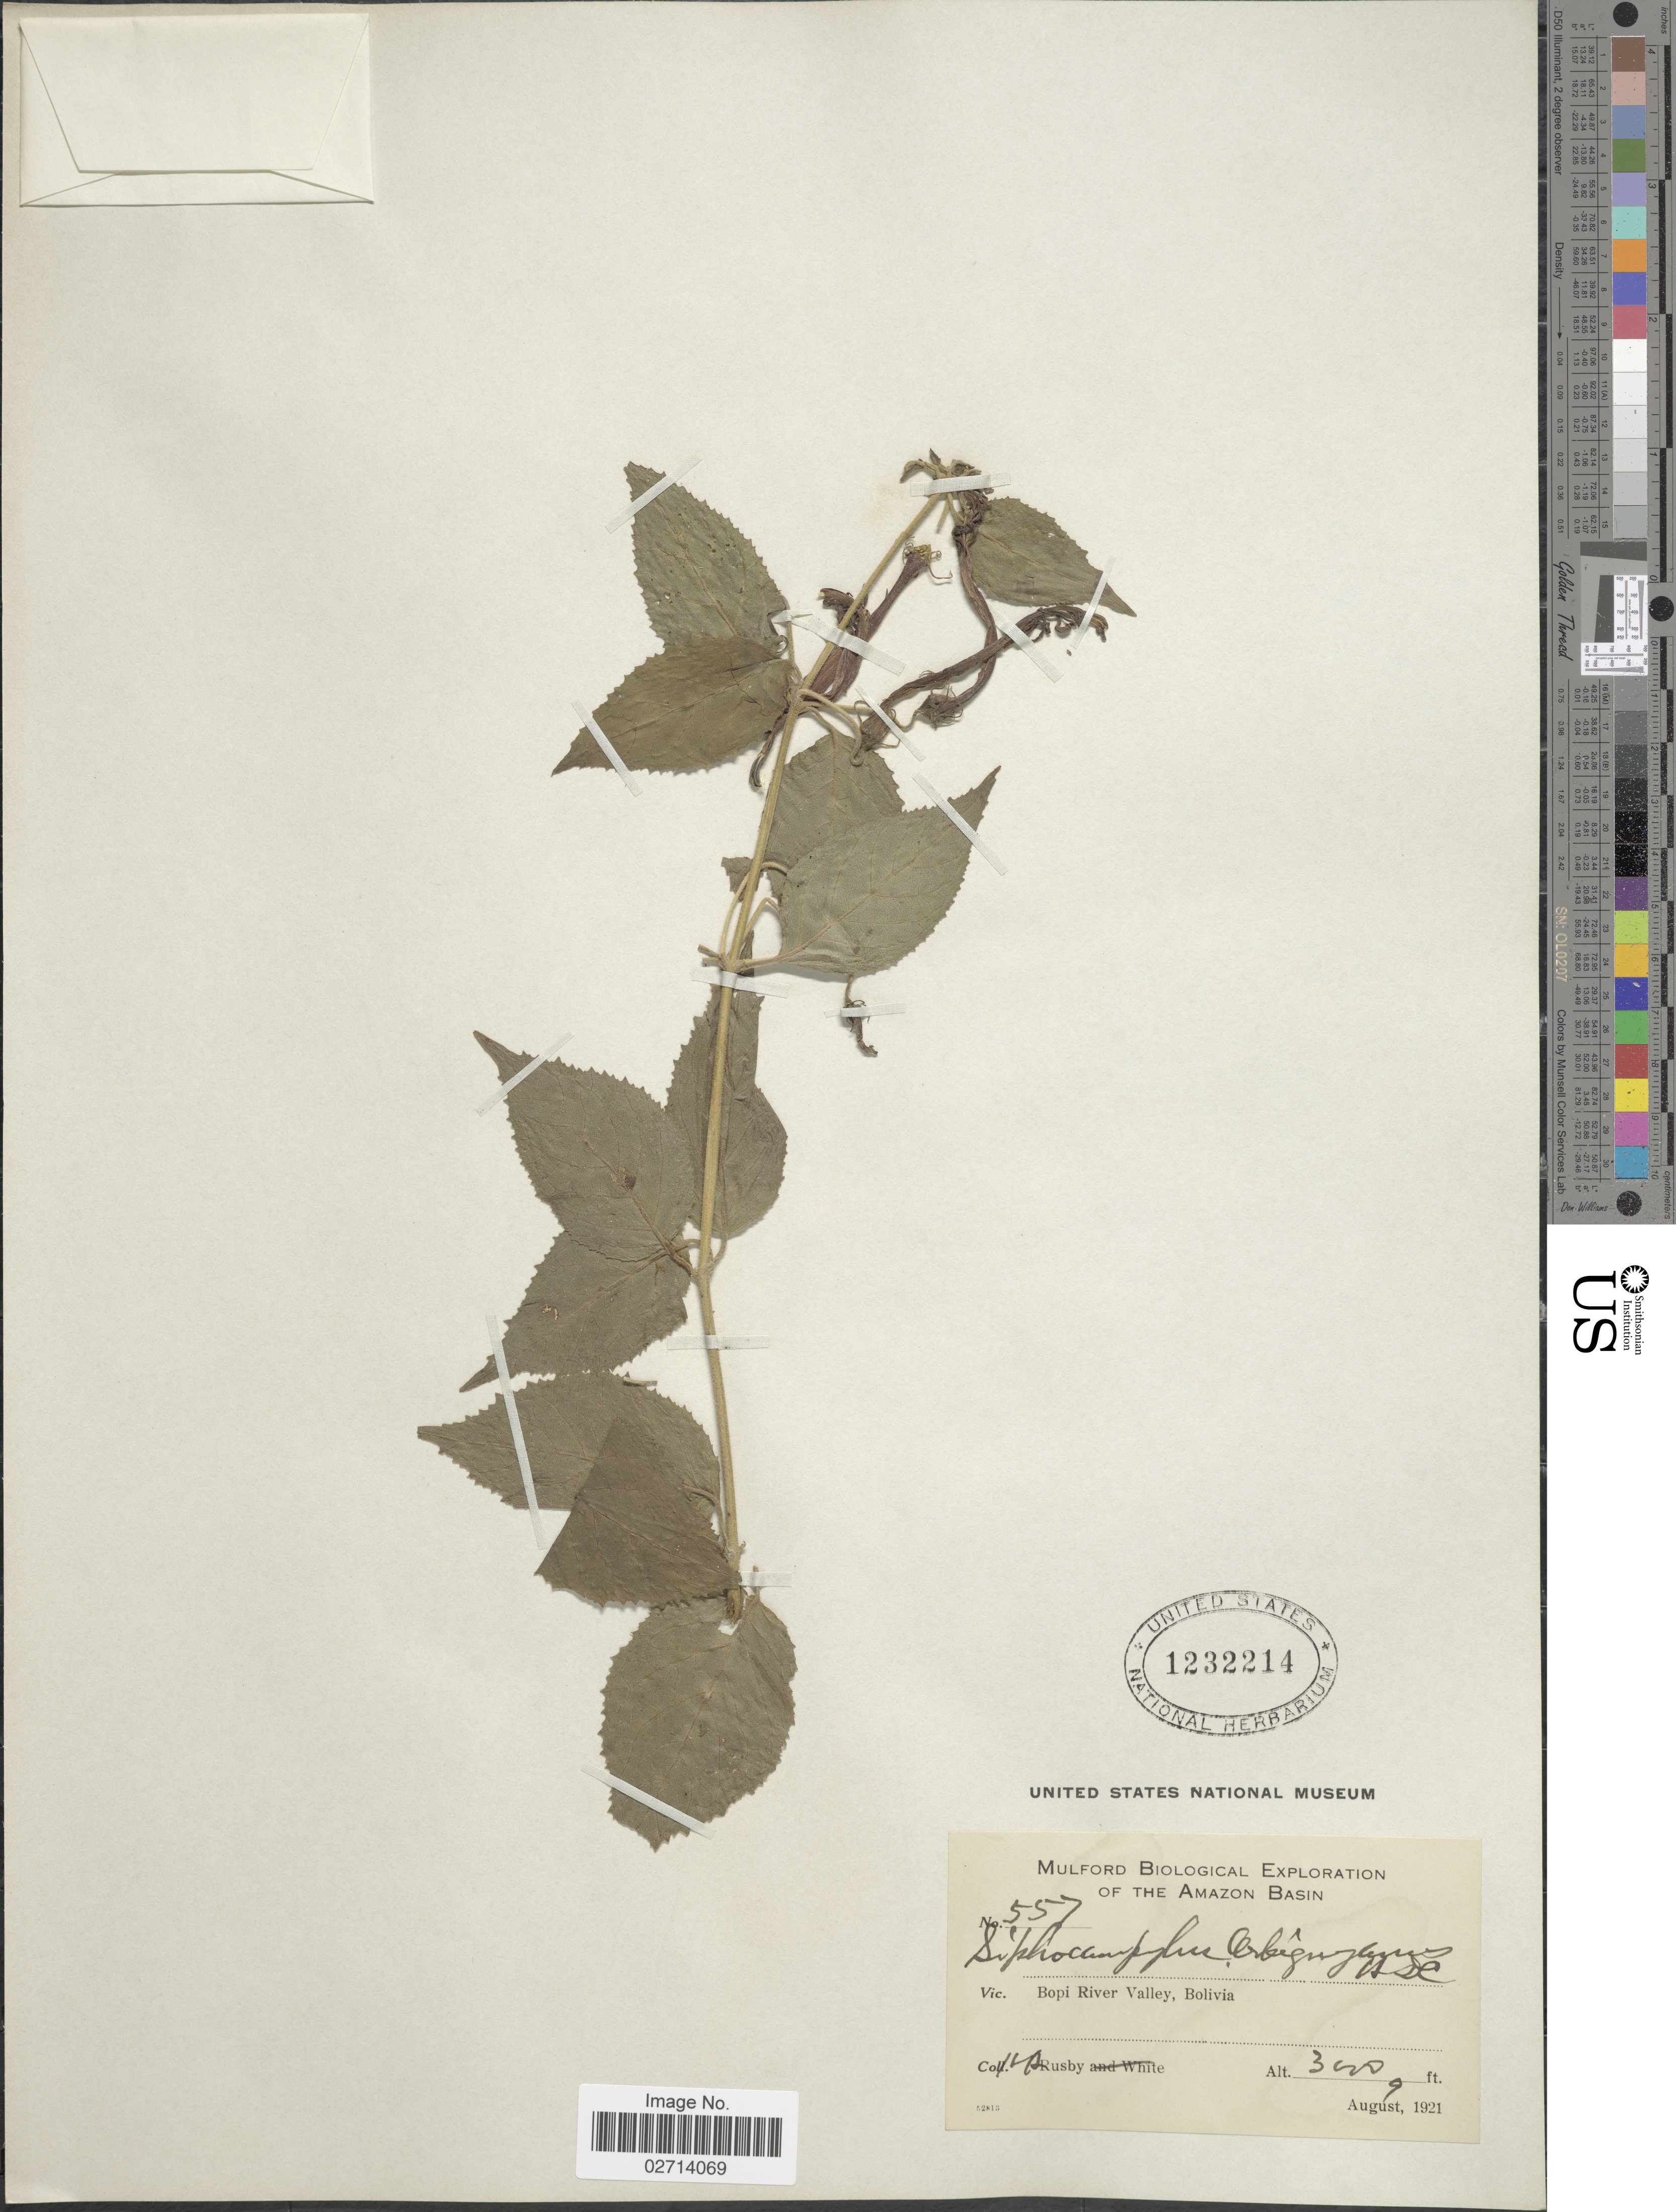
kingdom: Plantae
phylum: Tracheophyta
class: Magnoliopsida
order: Asterales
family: Campanulaceae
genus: Siphocampylus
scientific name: Siphocampylus orbignianus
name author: A. DC.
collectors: H. H. Rusby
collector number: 557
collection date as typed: August 9, 1921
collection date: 1921-08-09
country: Bolivia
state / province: La Paz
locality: Bopi River Valley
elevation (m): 914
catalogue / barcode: US 1232214